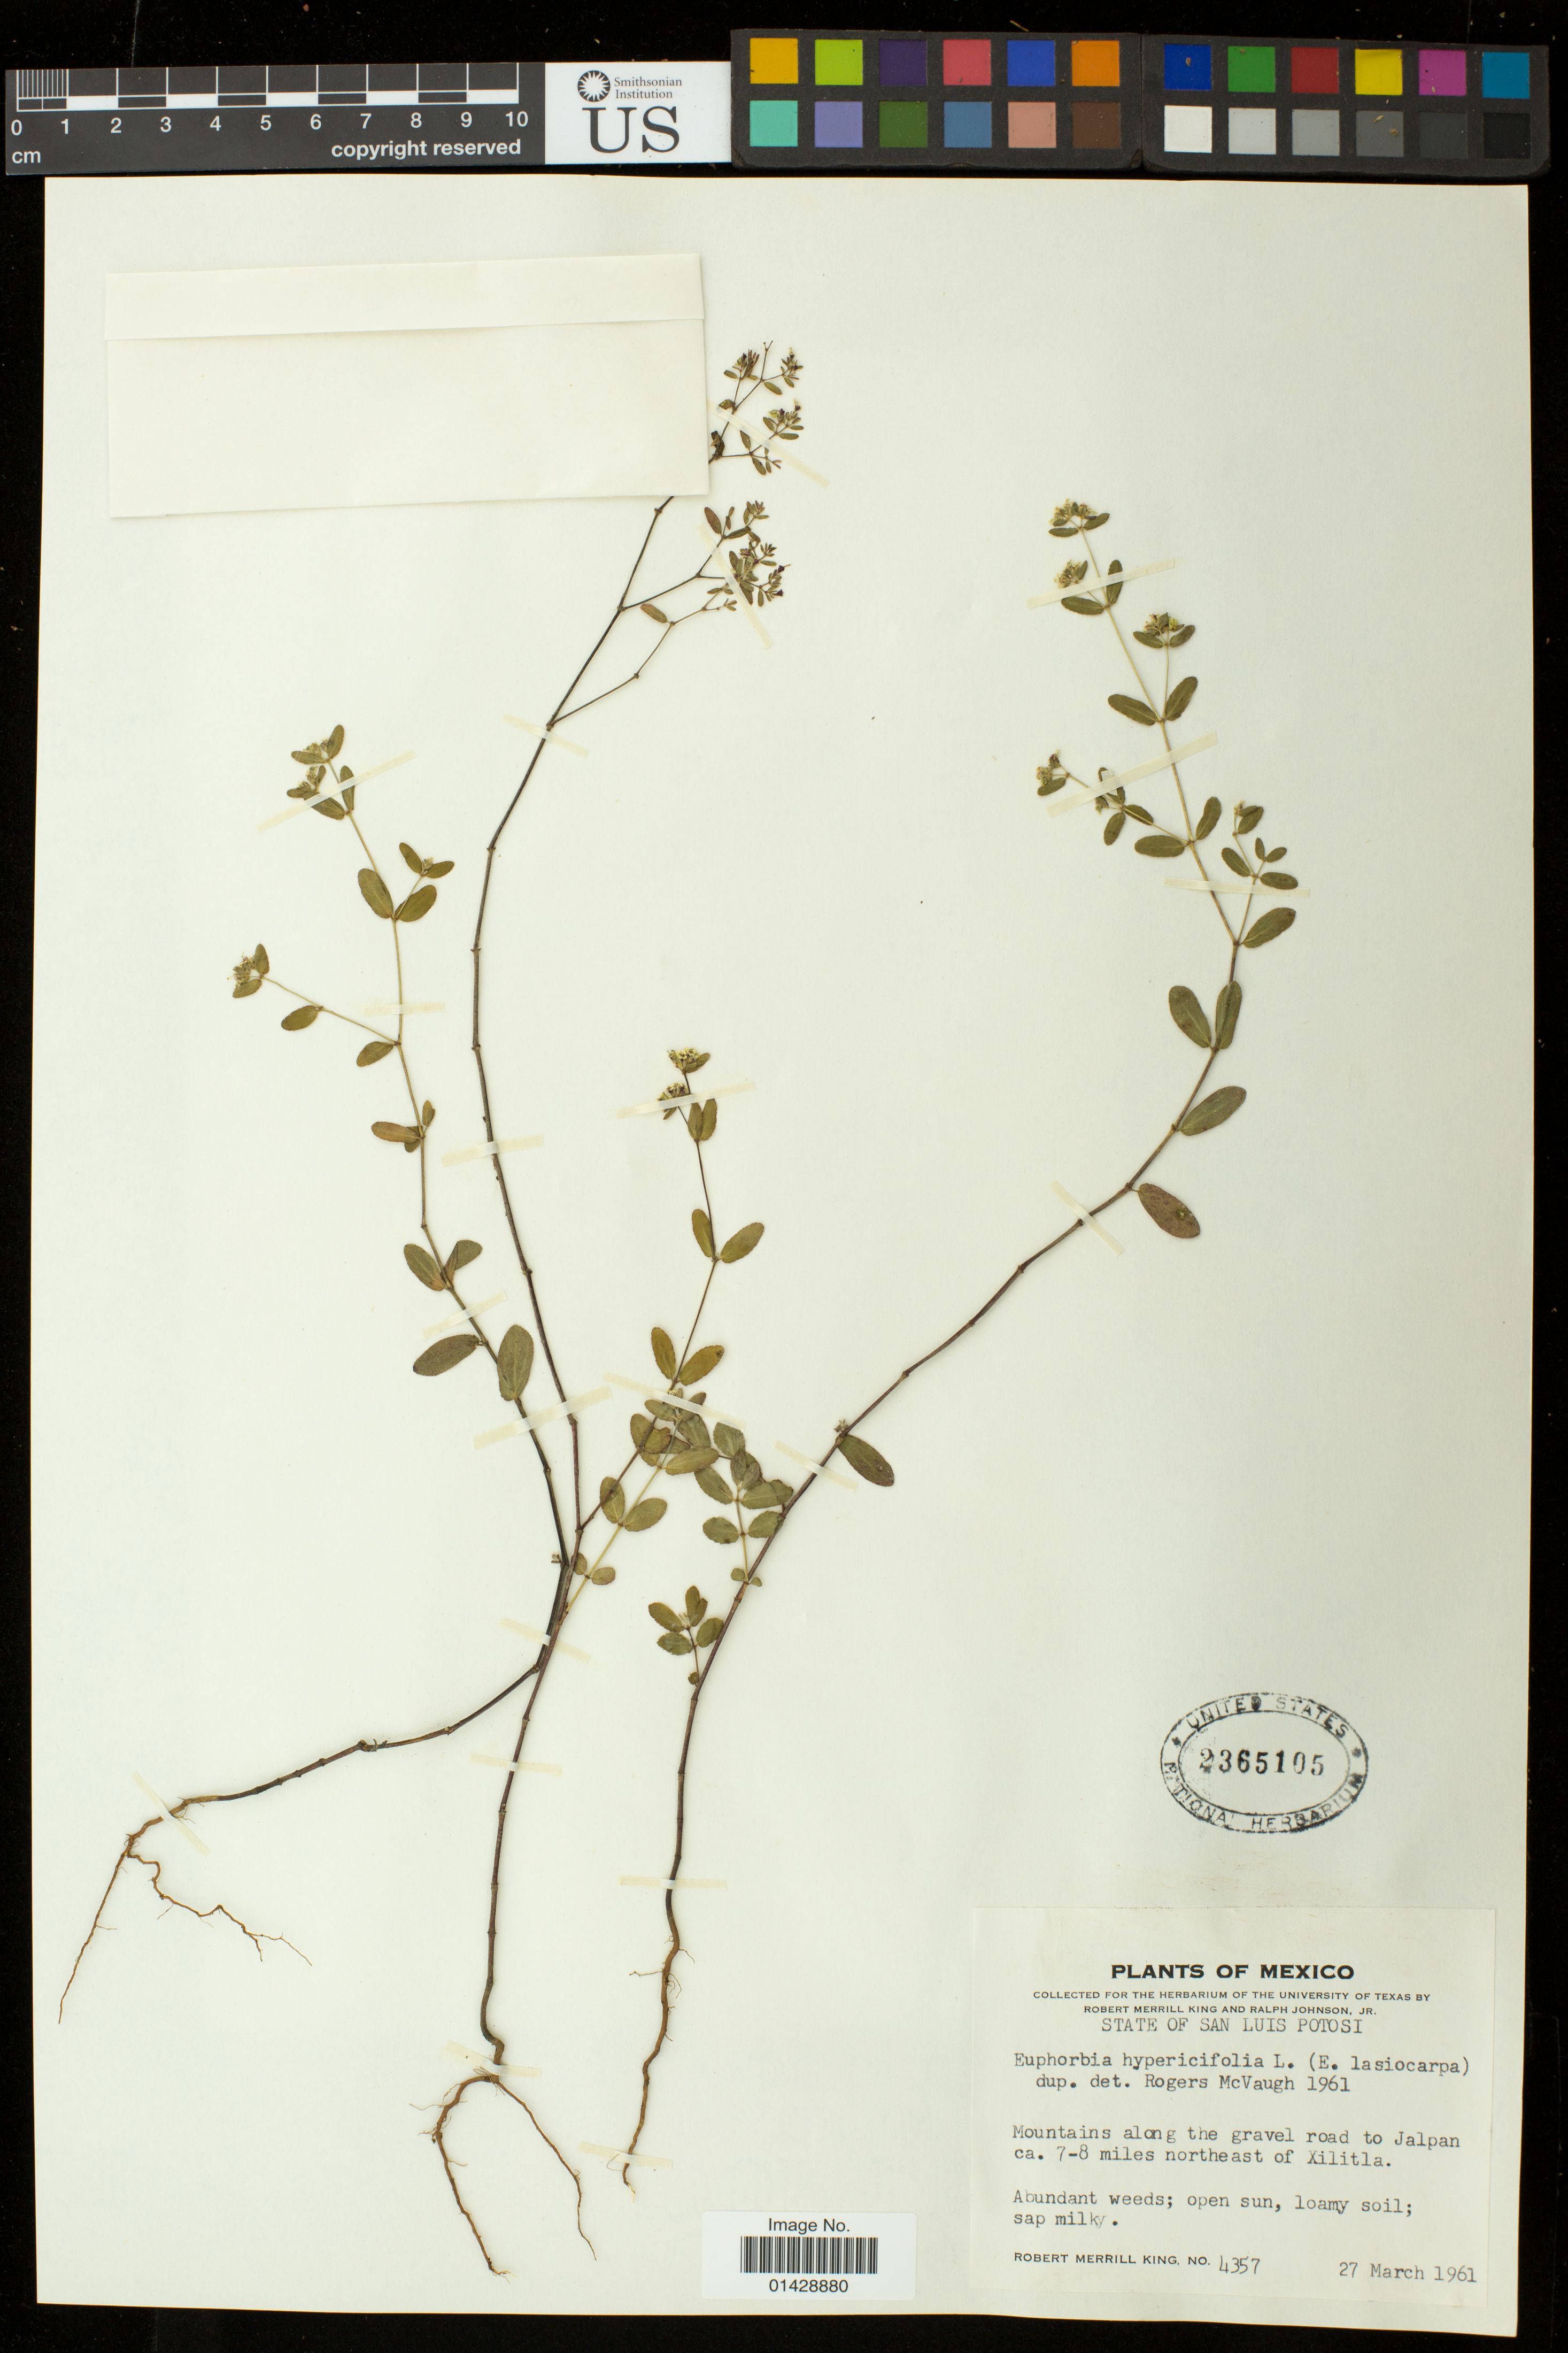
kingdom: Plantae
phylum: Tracheophyta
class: Magnoliopsida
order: Malpighiales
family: Euphorbiaceae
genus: Euphorbia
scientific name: Euphorbia lasiocarpa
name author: Klotzsch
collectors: R. M. King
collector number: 4357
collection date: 1961-03-27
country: Mexico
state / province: San Luis Potosí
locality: Mountains along the gravel road to Jalpan ca. 7-8 miles northeast of Xilitla.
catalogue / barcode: US 2365105